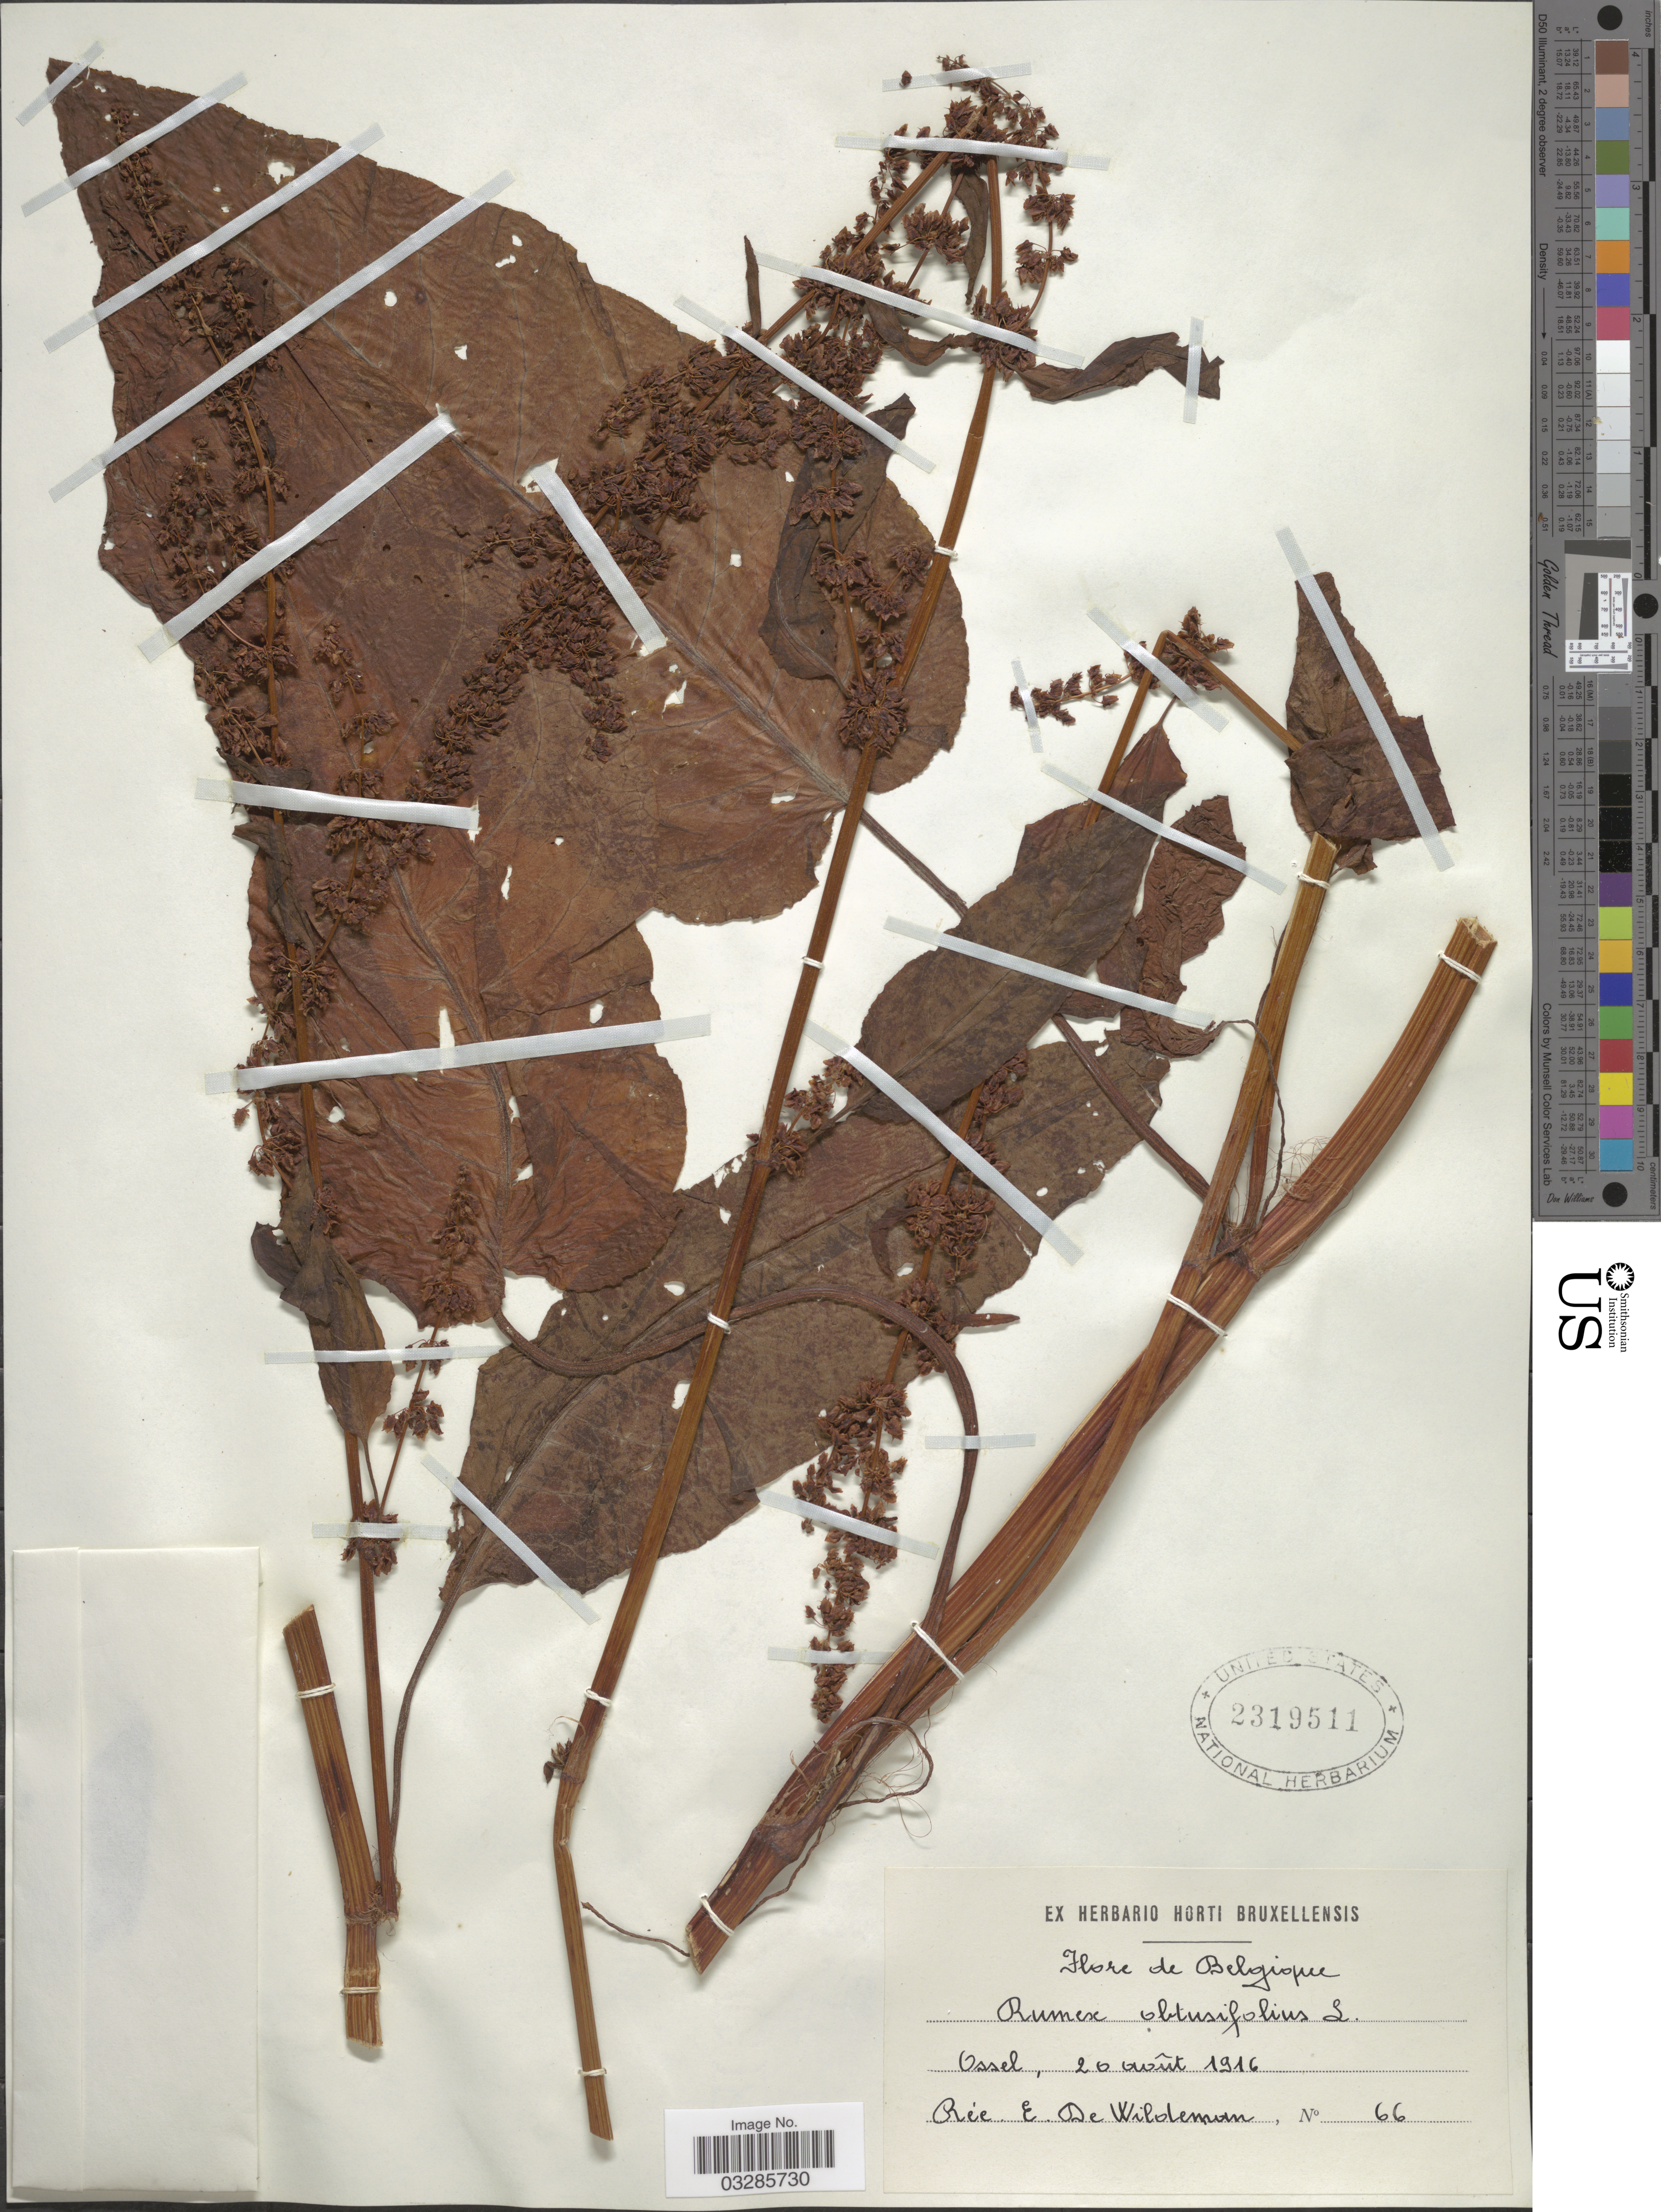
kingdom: Plantae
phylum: Tracheophyta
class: Magnoliopsida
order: Caryophyllales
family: Polygonaceae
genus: Rumex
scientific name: Rumex obtusifolius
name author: L.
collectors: ex herb. Horti Bruxellensis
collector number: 66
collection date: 1916-08-20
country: Belgium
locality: Ossel.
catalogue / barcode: US 2319511